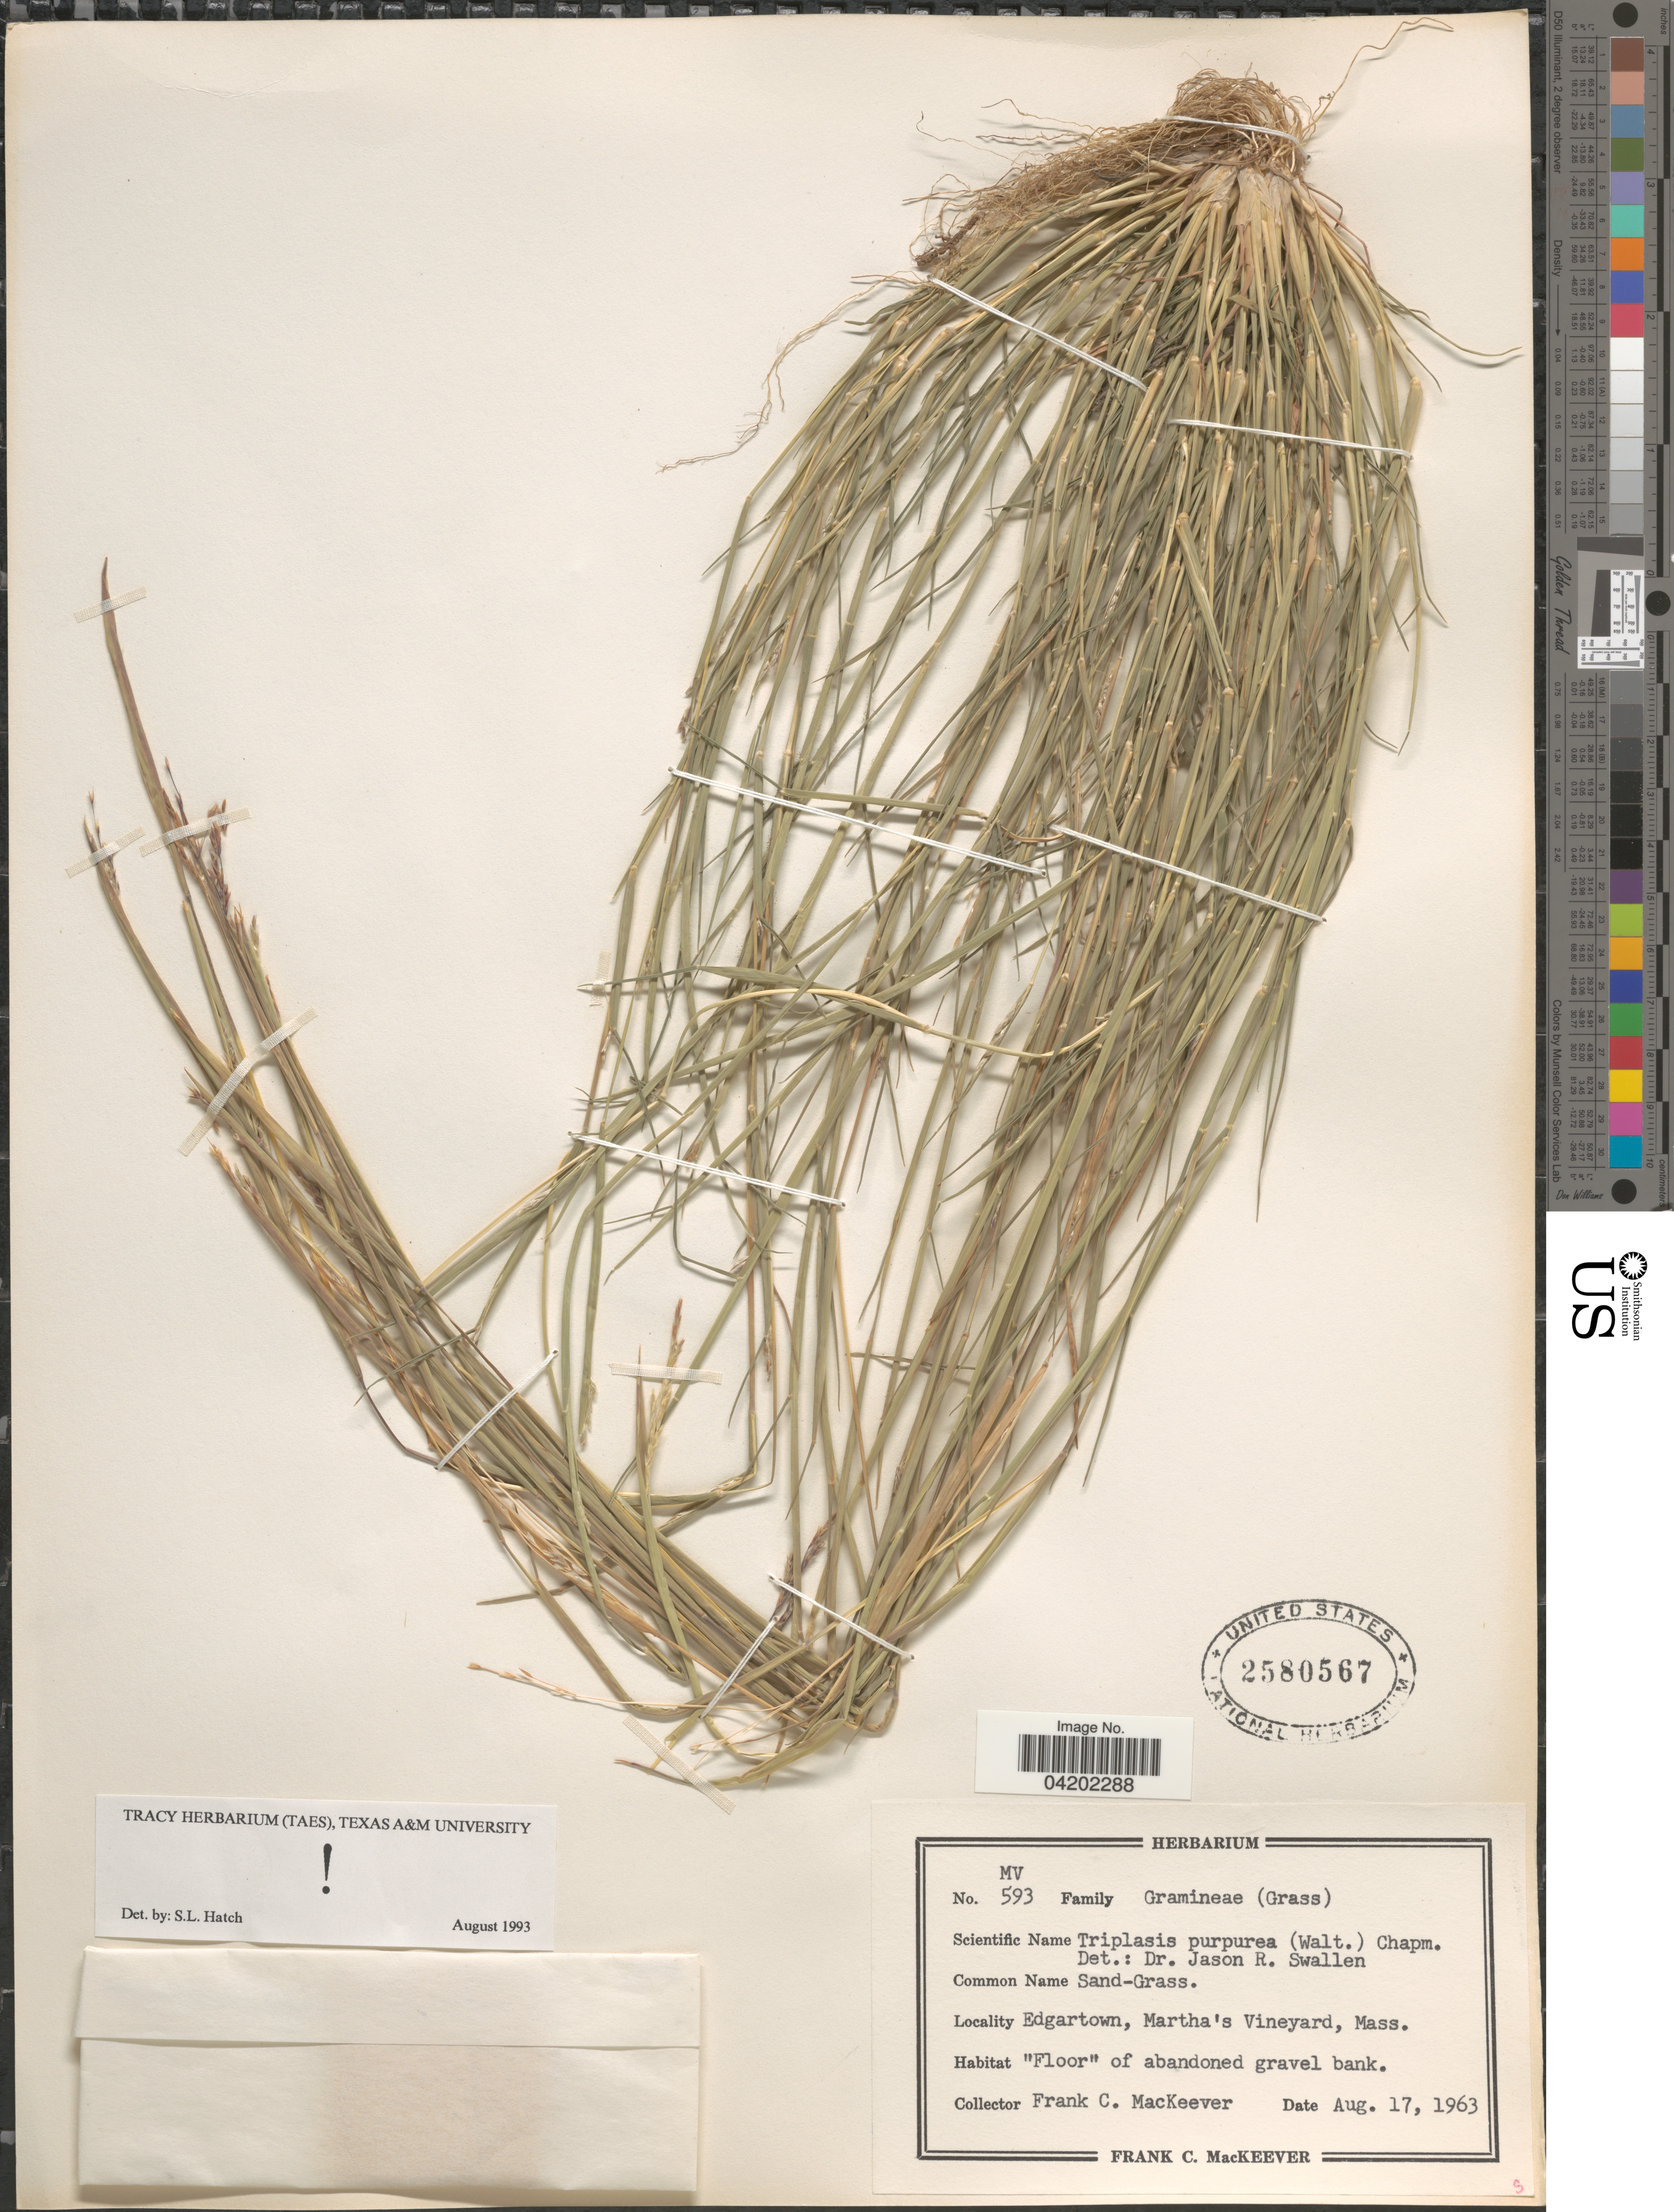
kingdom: Plantae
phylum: Tracheophyta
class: Liliopsida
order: Poales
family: Poaceae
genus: Triplasis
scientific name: Triplasis purpurea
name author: (Walter) Chapm.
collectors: F. C. MacKeever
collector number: MV 593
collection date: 1963-08-17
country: United States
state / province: Massachusetts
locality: Edgartown, Martha's Vineyard.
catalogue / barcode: US 2580567